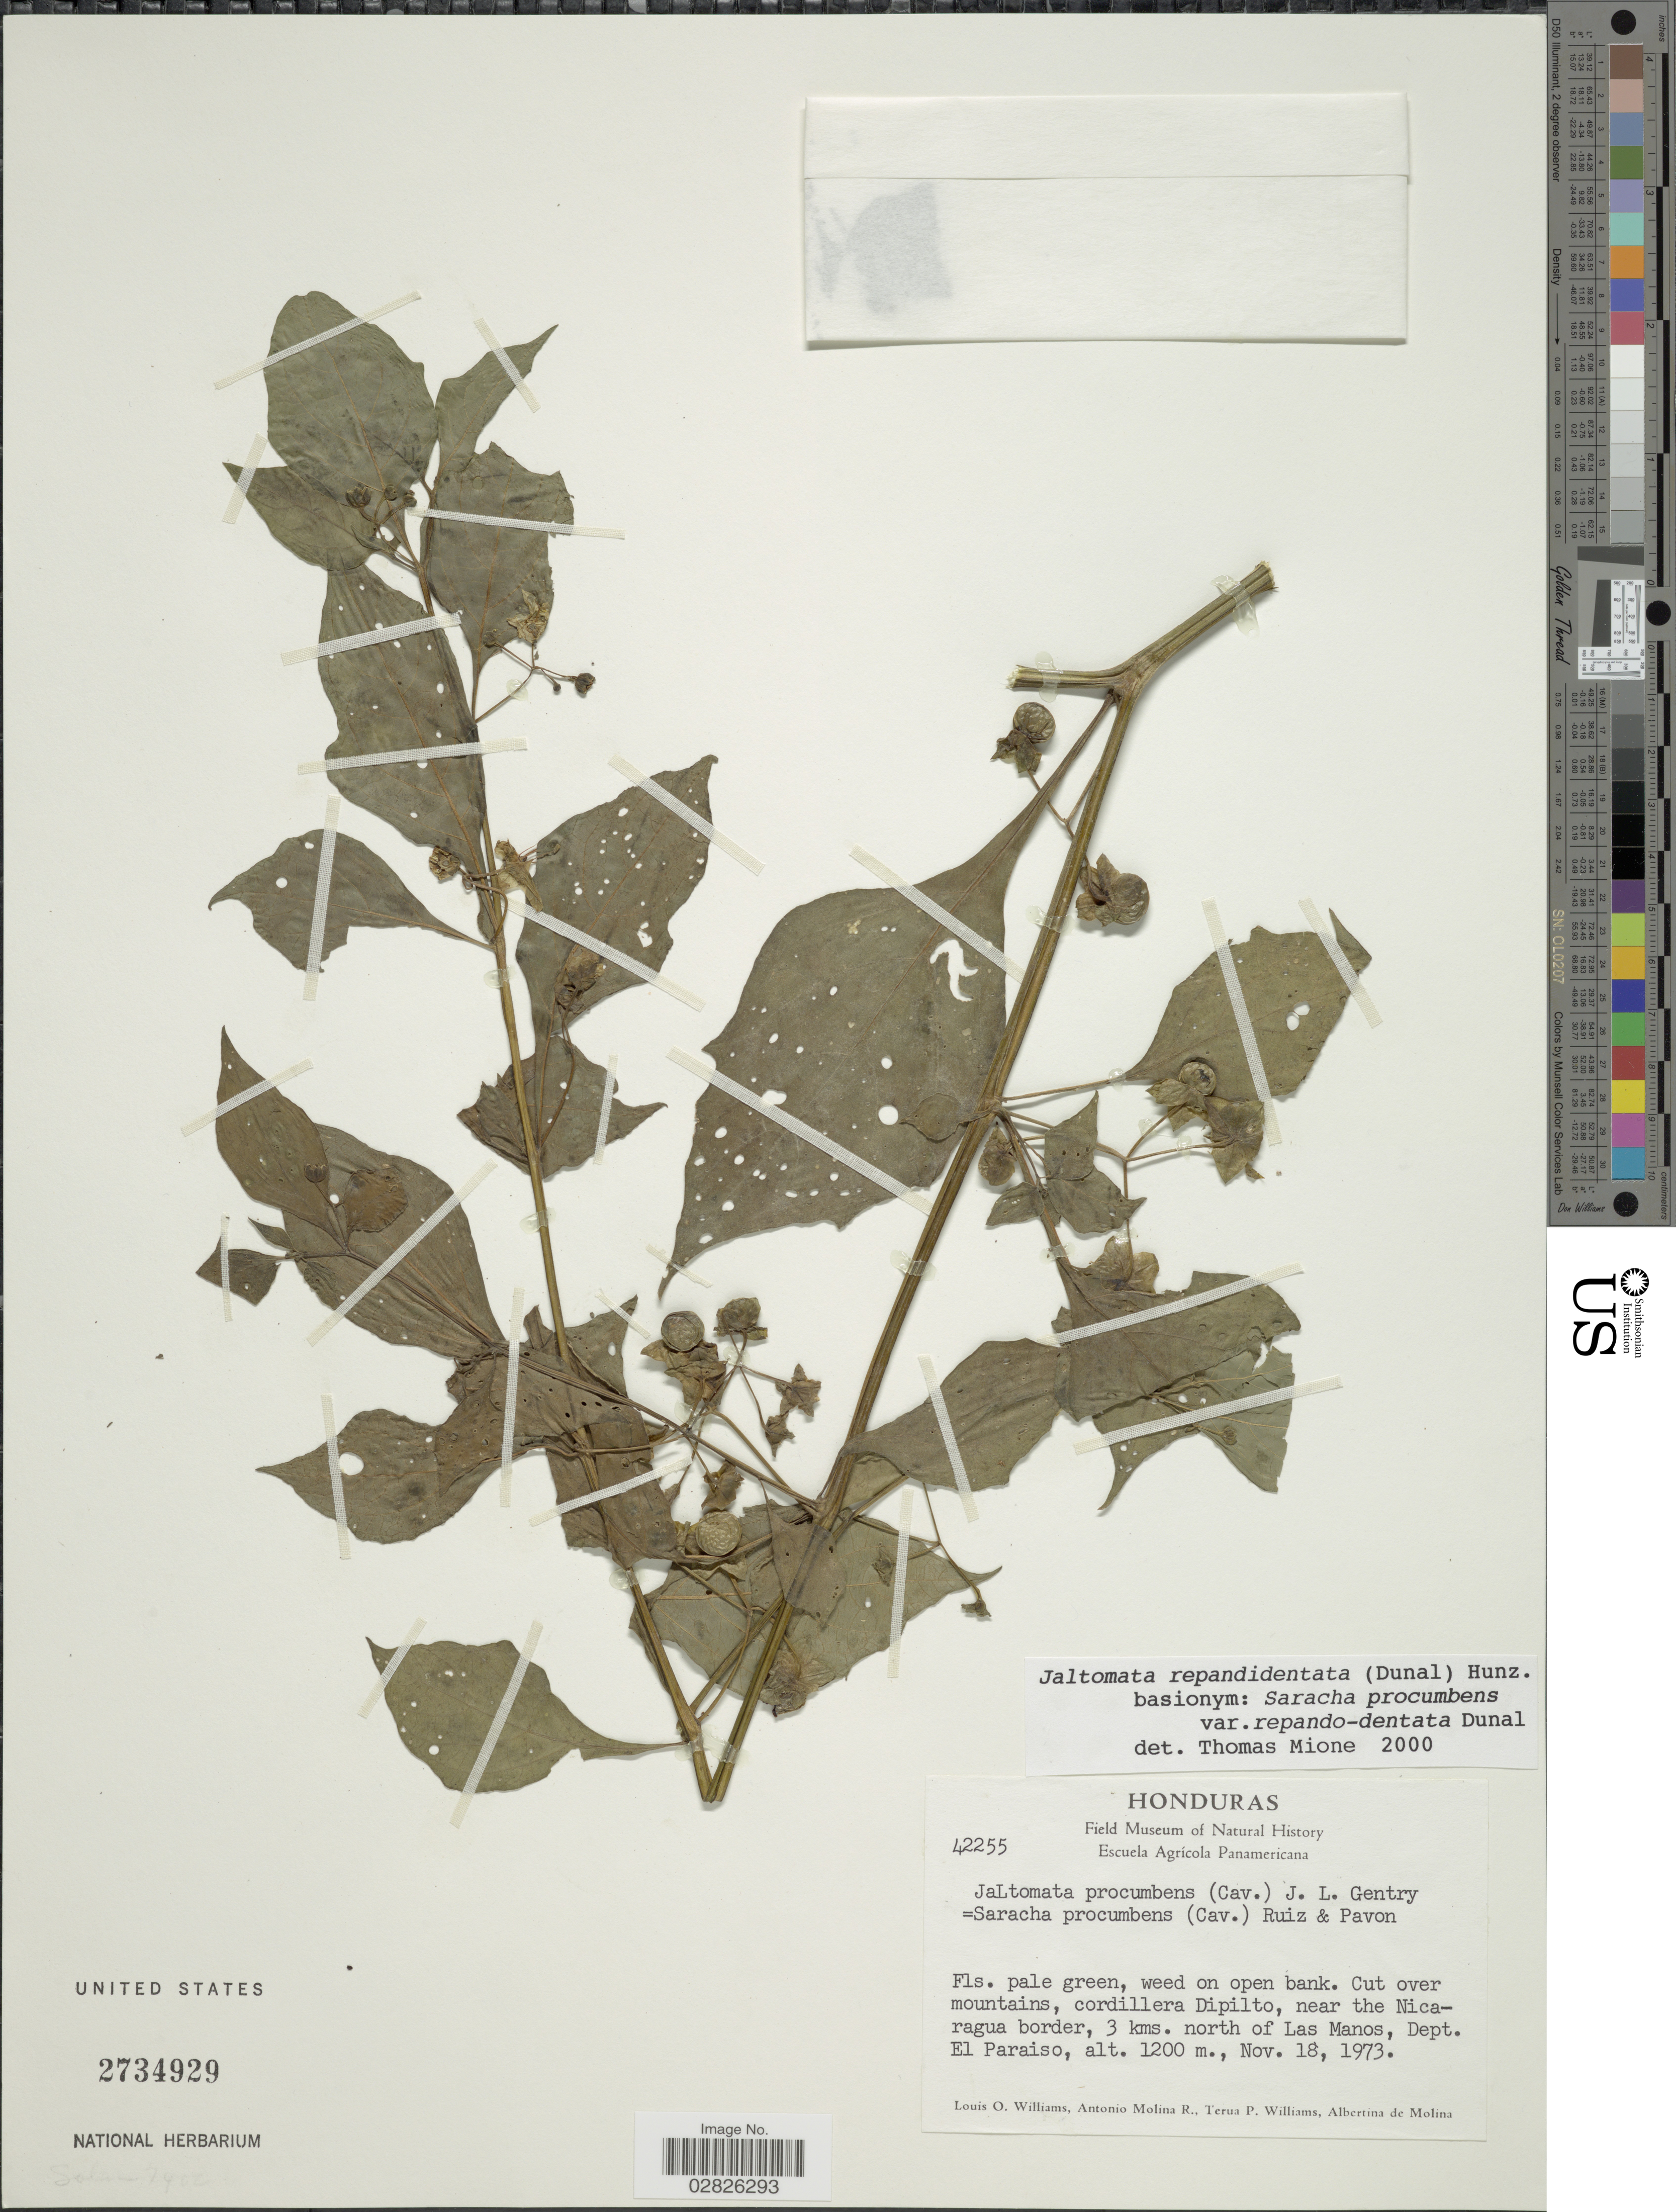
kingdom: Plantae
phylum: Tracheophyta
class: Magnoliopsida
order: Solanales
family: Solanaceae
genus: Jaltomata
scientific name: Jaltomata repandidentata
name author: (Dunal) Hunz.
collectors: L. O. Williams, A. Molina R., T. Williams & A. R. Molina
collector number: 42255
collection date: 1973-11-18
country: Honduras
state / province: El Paraíso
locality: Cordillera Dipilto, near the Nicaragua border, 3 kms. north of Las Manos, Dept. El Paraiso.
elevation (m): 1200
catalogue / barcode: US 2734929